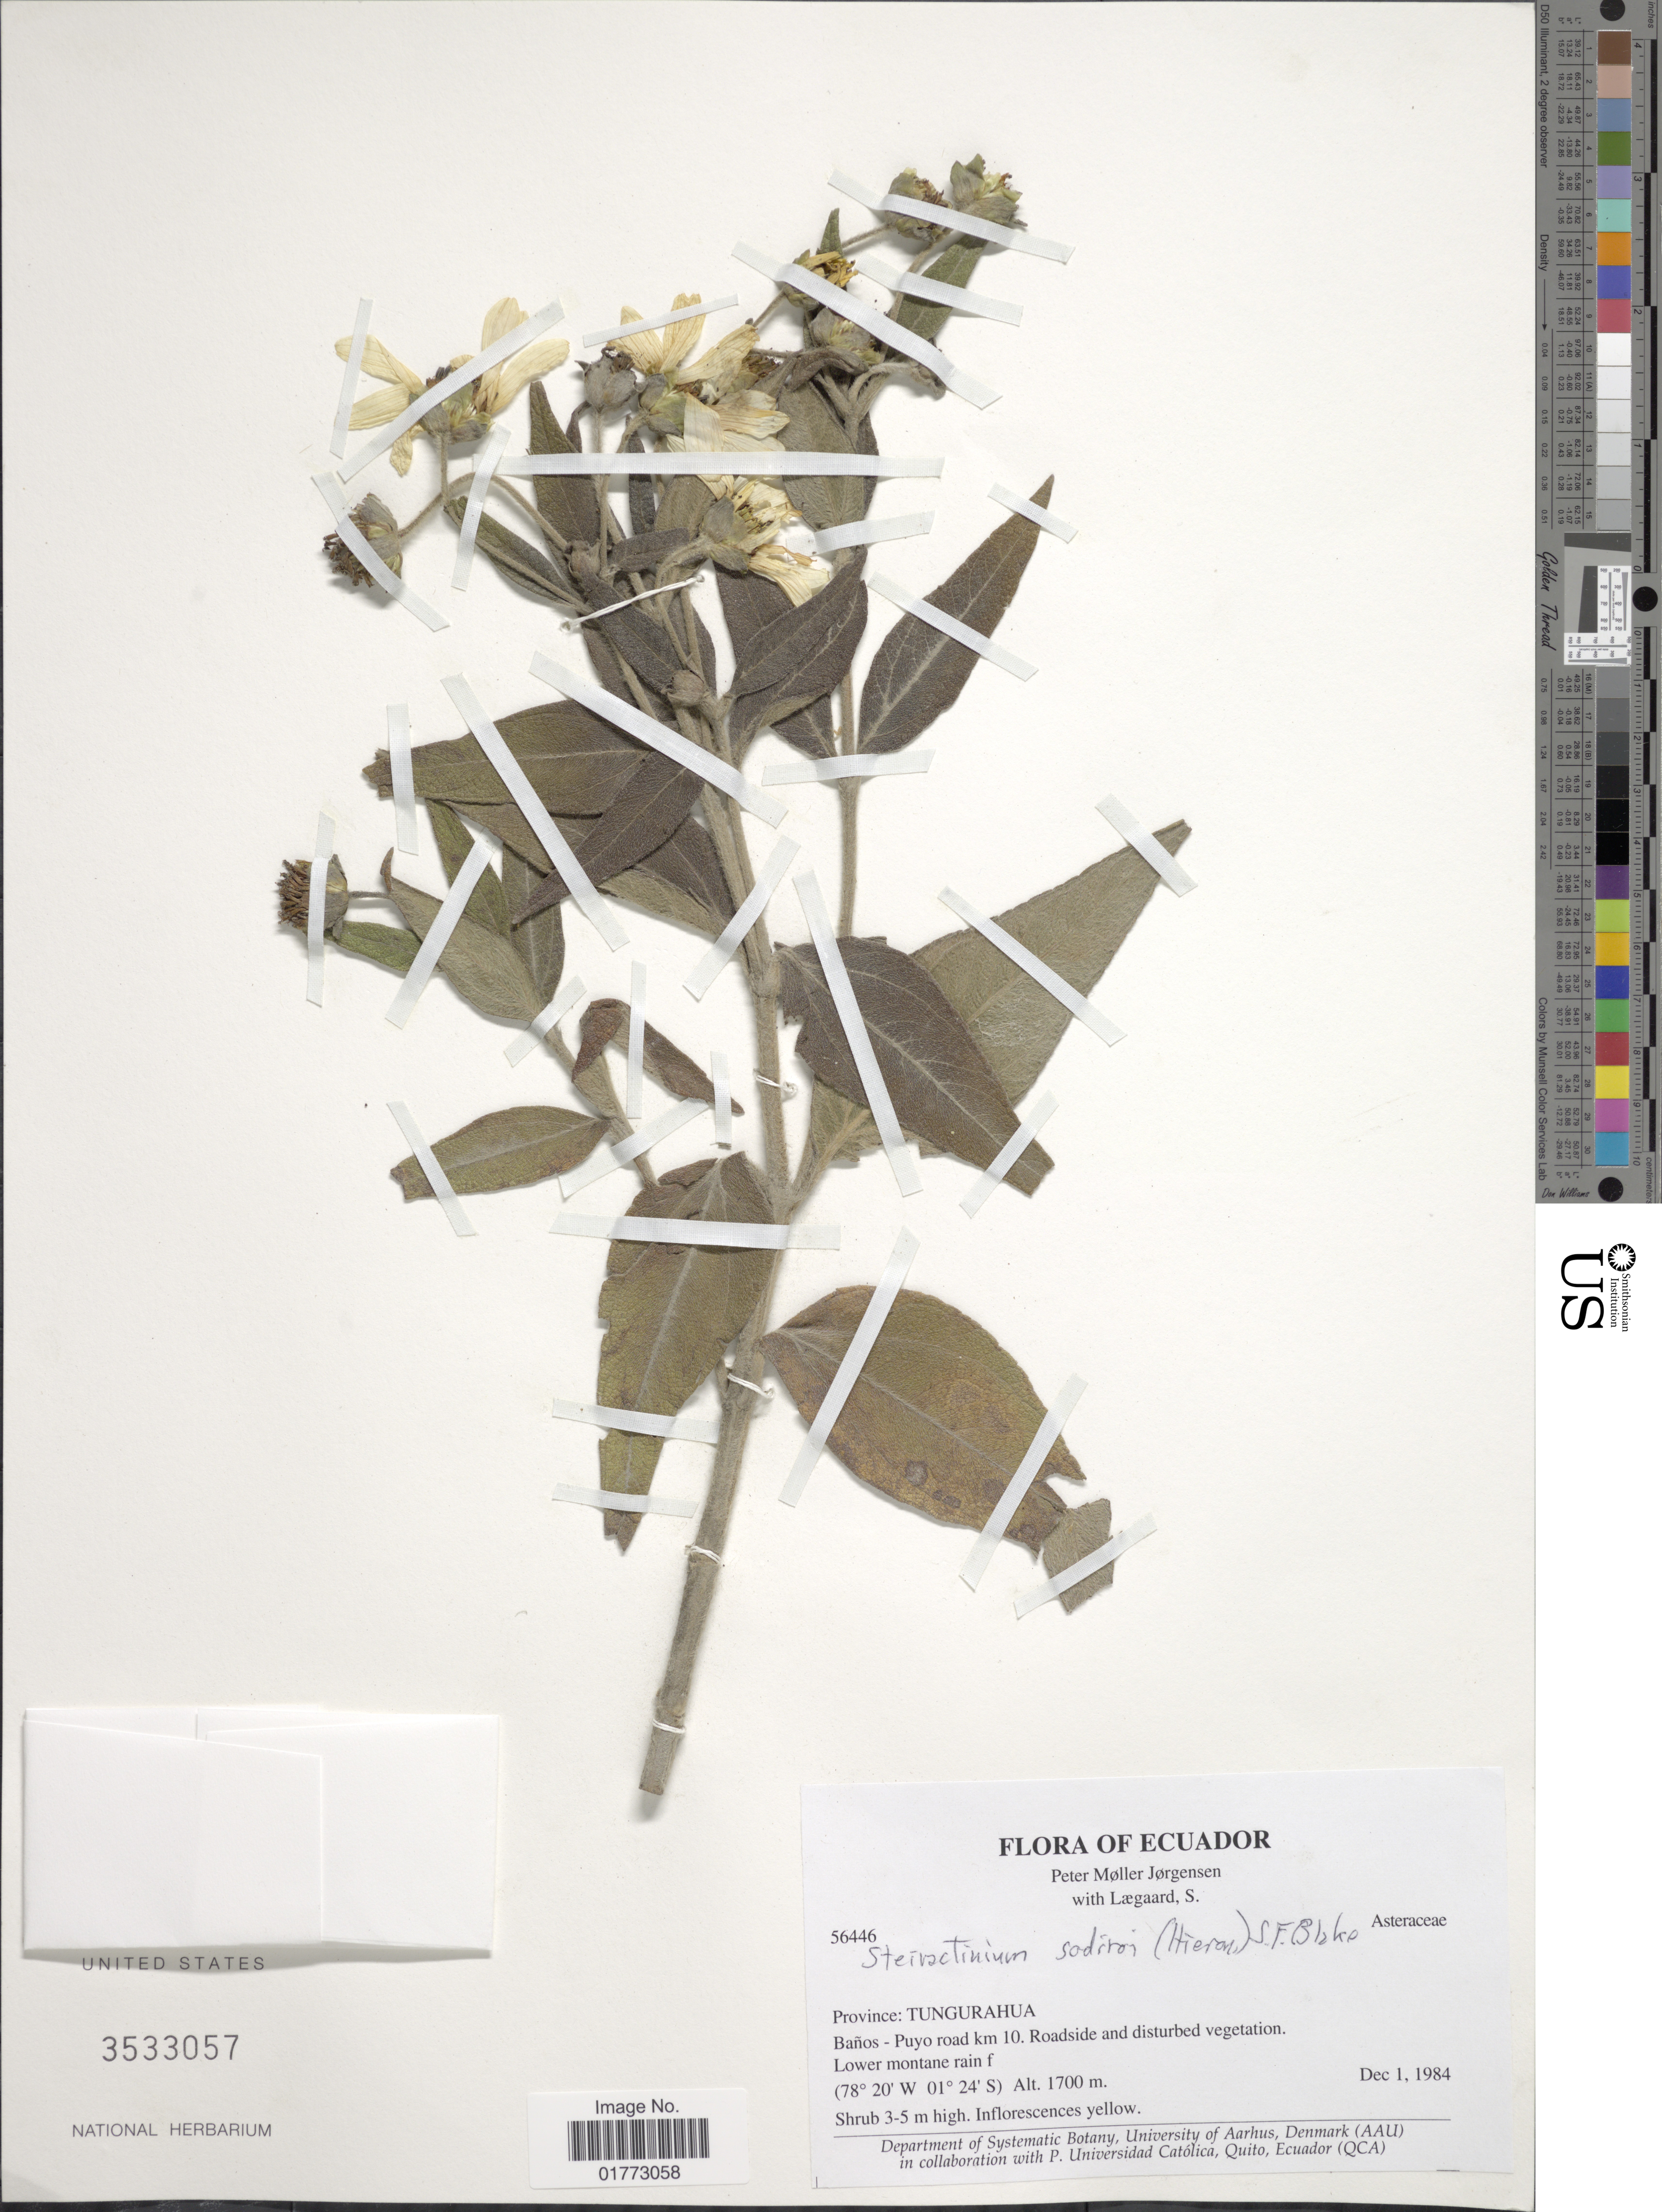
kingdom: Plantae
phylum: Tracheophyta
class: Magnoliopsida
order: Asterales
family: Asteraceae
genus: Steiractinia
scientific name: Steiractinia sodiroi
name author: (Hieron. ex Sodiro) S.F. Blake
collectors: P. M. Jørgensen, S. Lægaard & O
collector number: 56446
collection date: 1984-12-01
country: Ecuador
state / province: Tungurahua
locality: Banos- Puyo road km 10, roadside and disturbed vegetation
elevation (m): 1700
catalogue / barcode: US 3533057